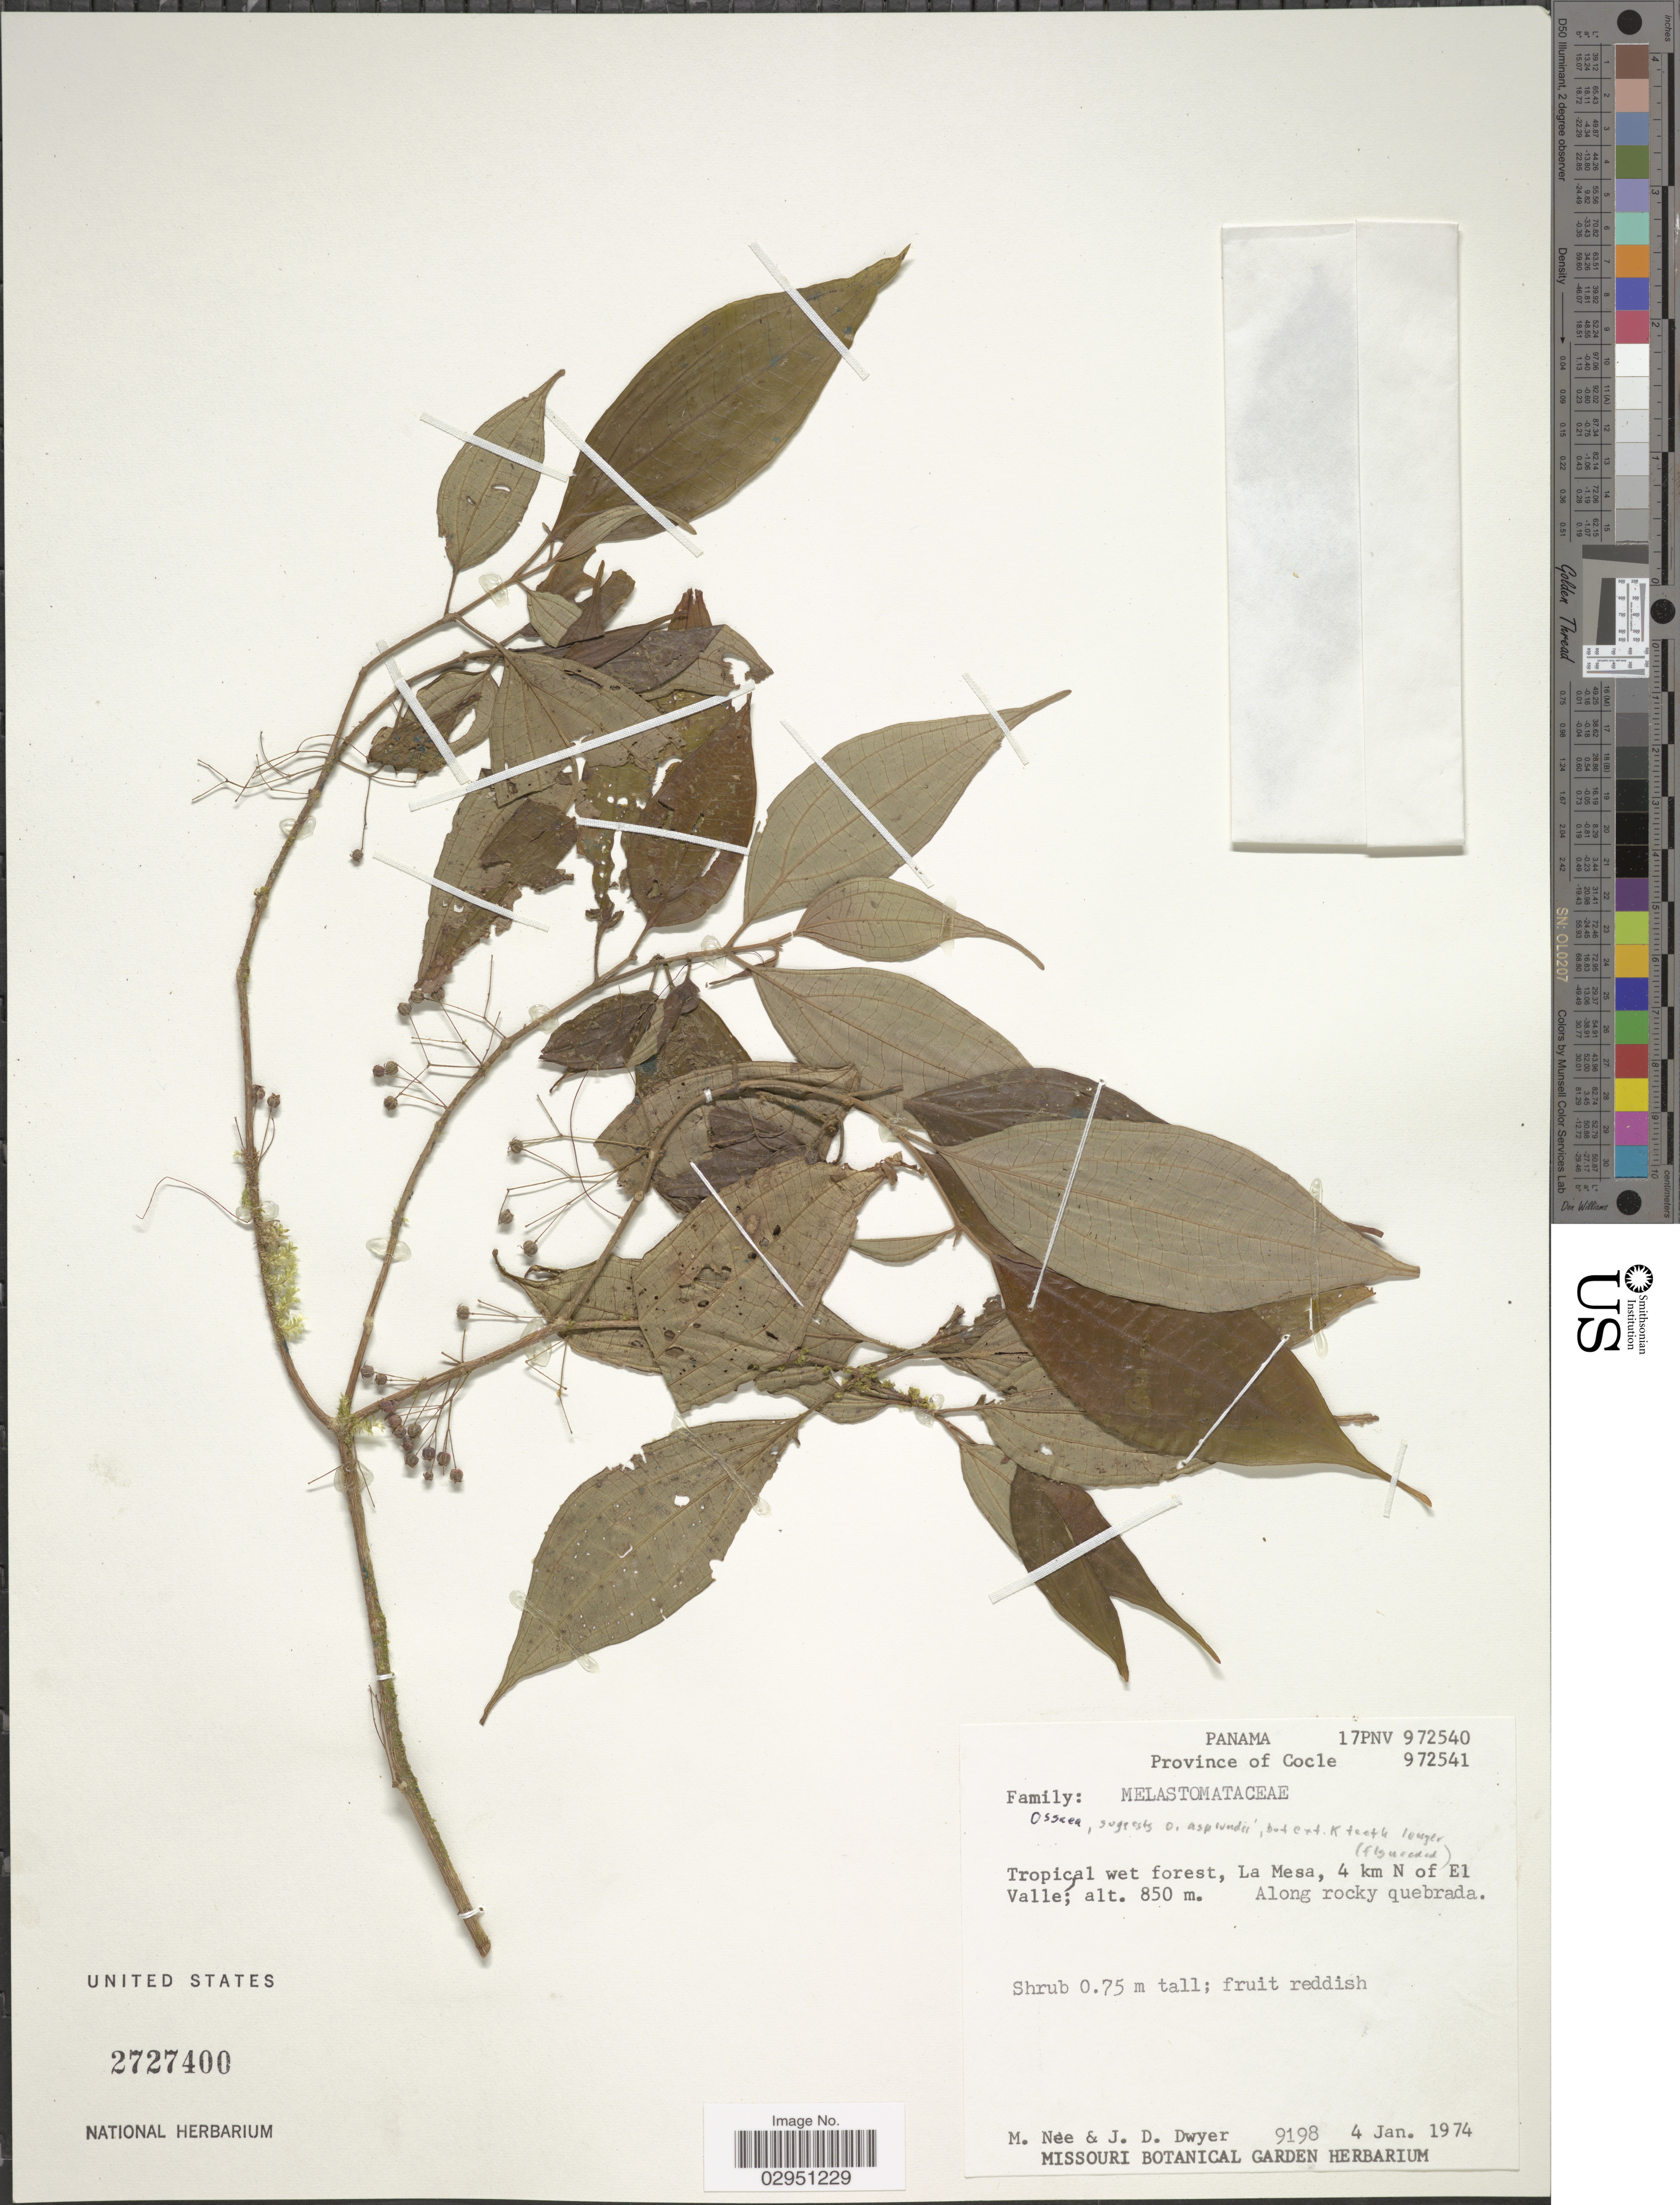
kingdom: Plantae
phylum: Tracheophyta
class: Magnoliopsida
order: Myrtales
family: Melastomataceae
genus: Ossaea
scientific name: Ossaea sp.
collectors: M. Nee & J. D. Dwyer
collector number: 9198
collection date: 1974-01-04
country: Panama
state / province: Coclé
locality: Tropical wet forest, La Mesa, 4 km N of El Valle.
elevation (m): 850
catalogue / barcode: US 2727400